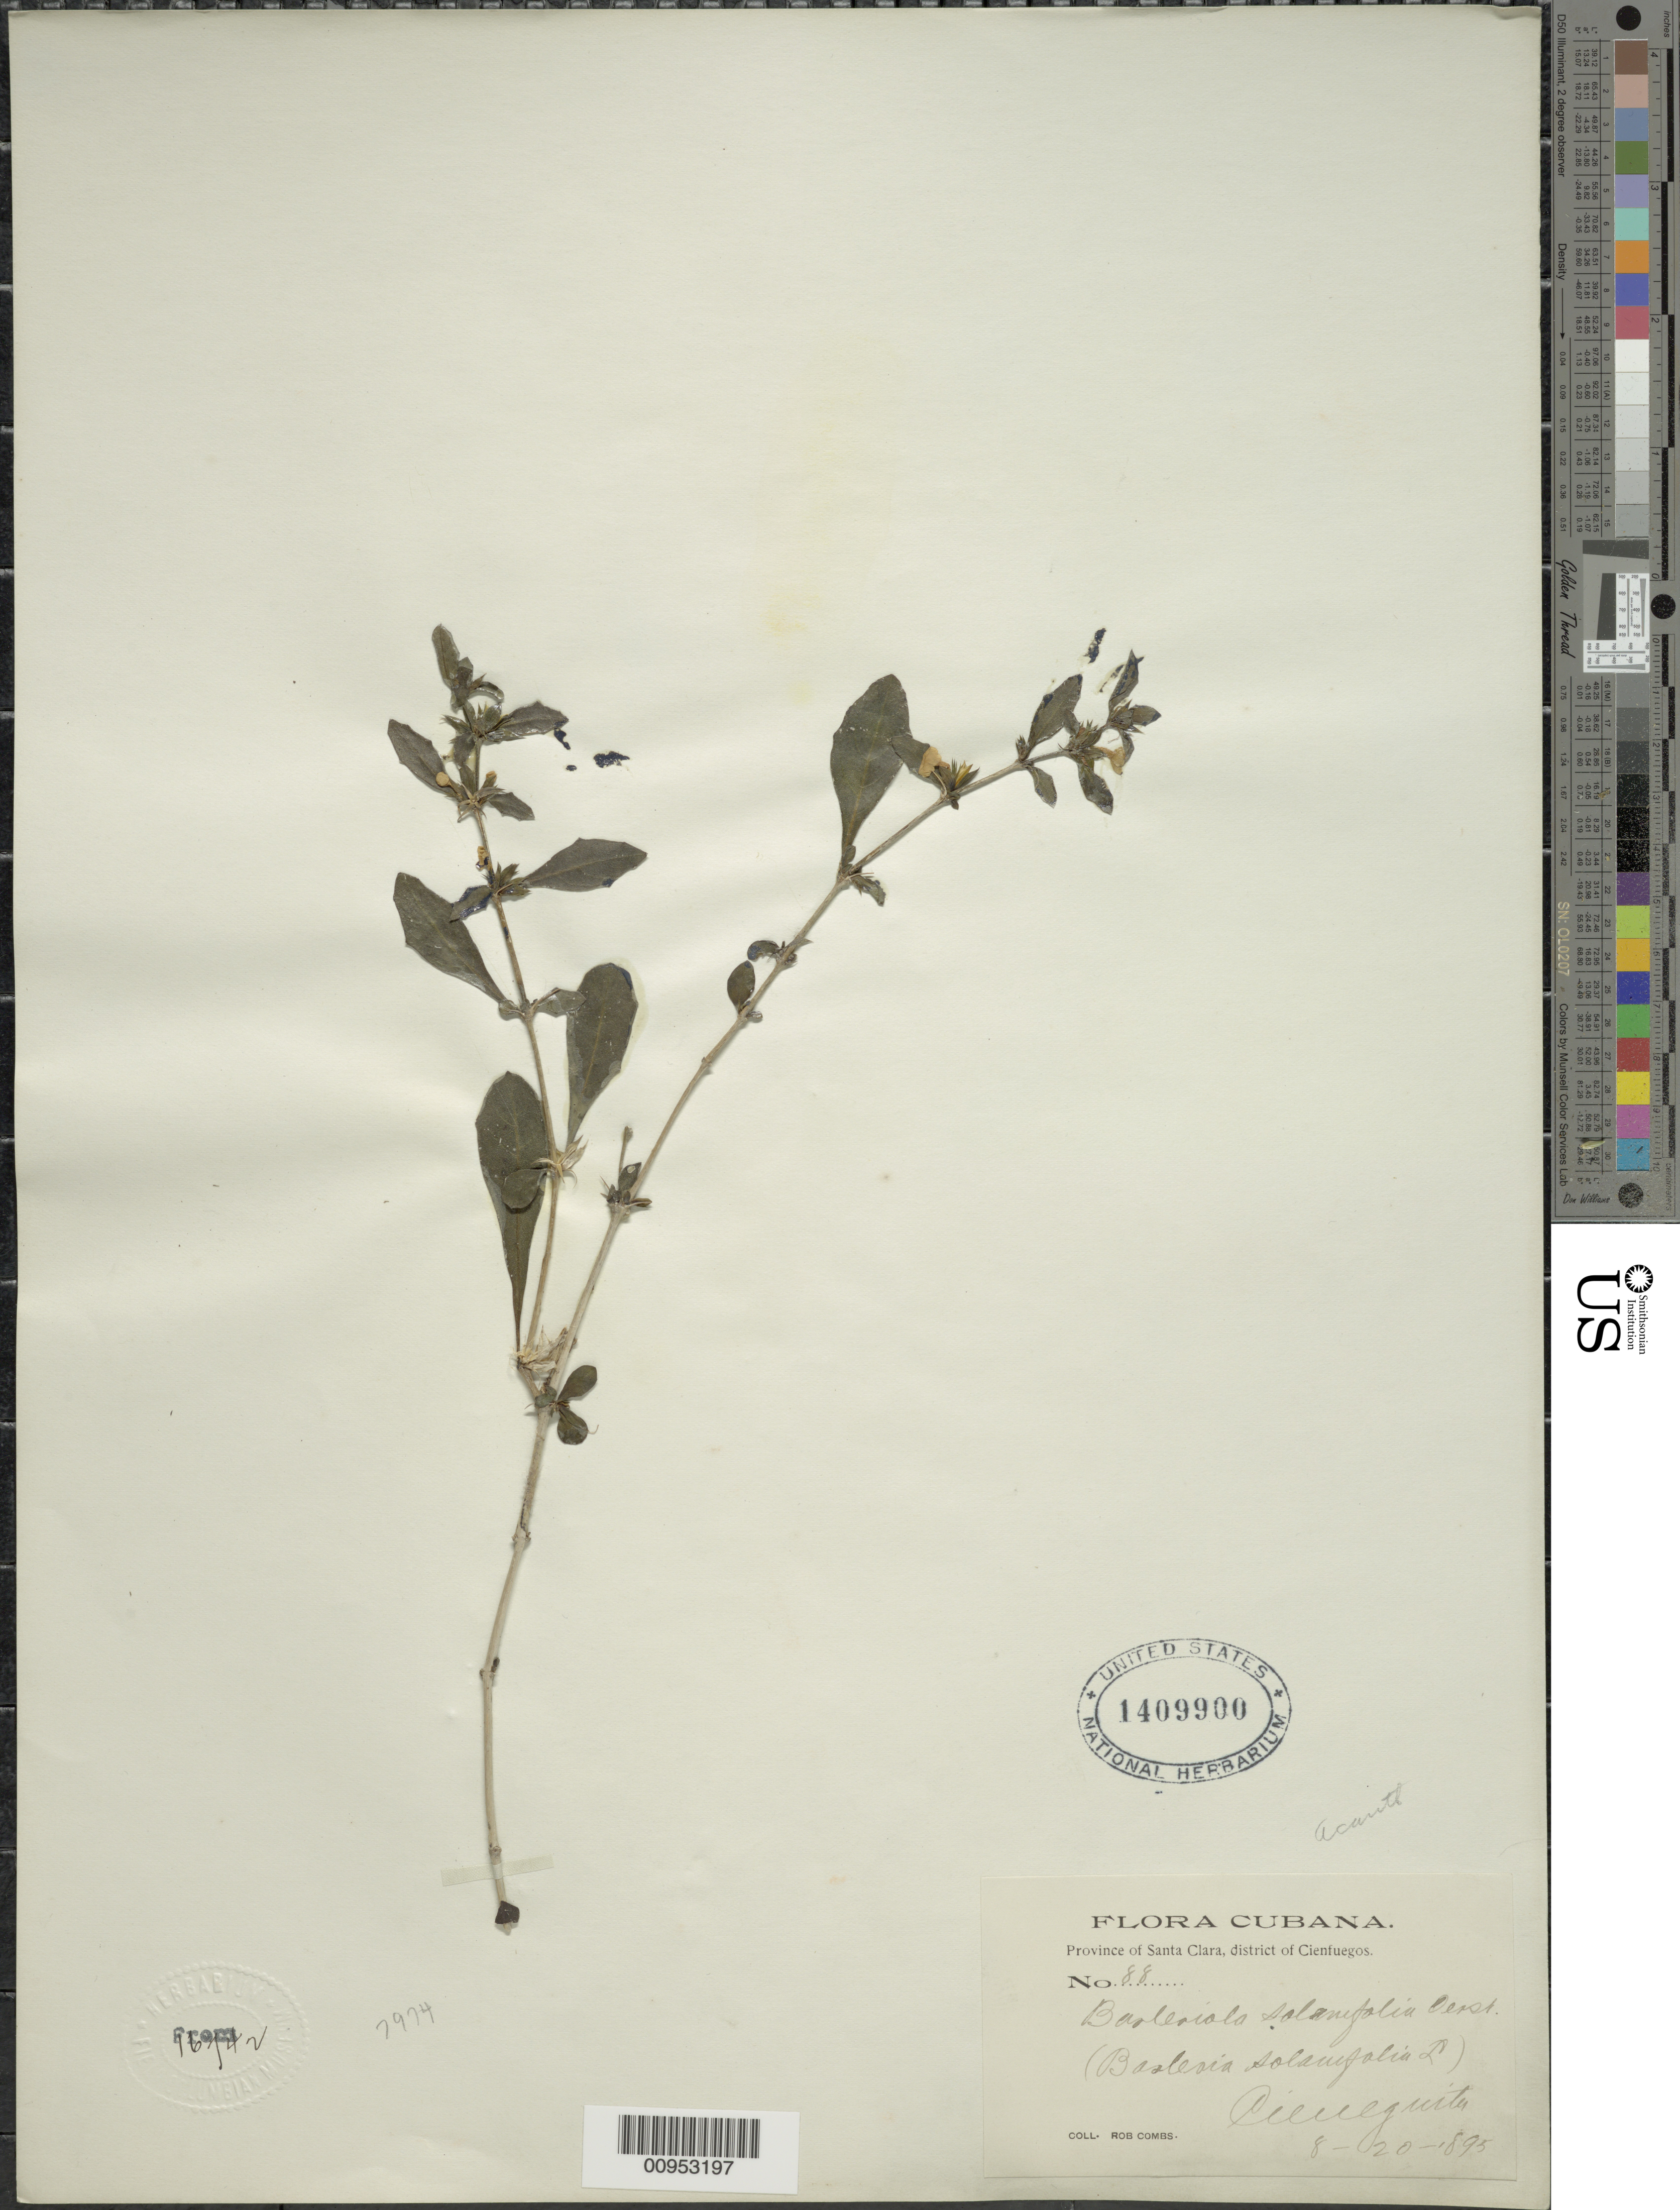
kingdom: Plantae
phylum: Tracheophyta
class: Magnoliopsida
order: Lamiales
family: Acanthaceae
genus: Barleriola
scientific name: Barleriola solanifolia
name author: (L.) Oerst. ex Lindau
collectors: R. Combs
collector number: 88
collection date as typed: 20 Aug 1895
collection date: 1895-08-20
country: Cuba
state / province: Santa Clara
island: Cuba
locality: Cienfuegos, Cieneguita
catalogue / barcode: US 1409900